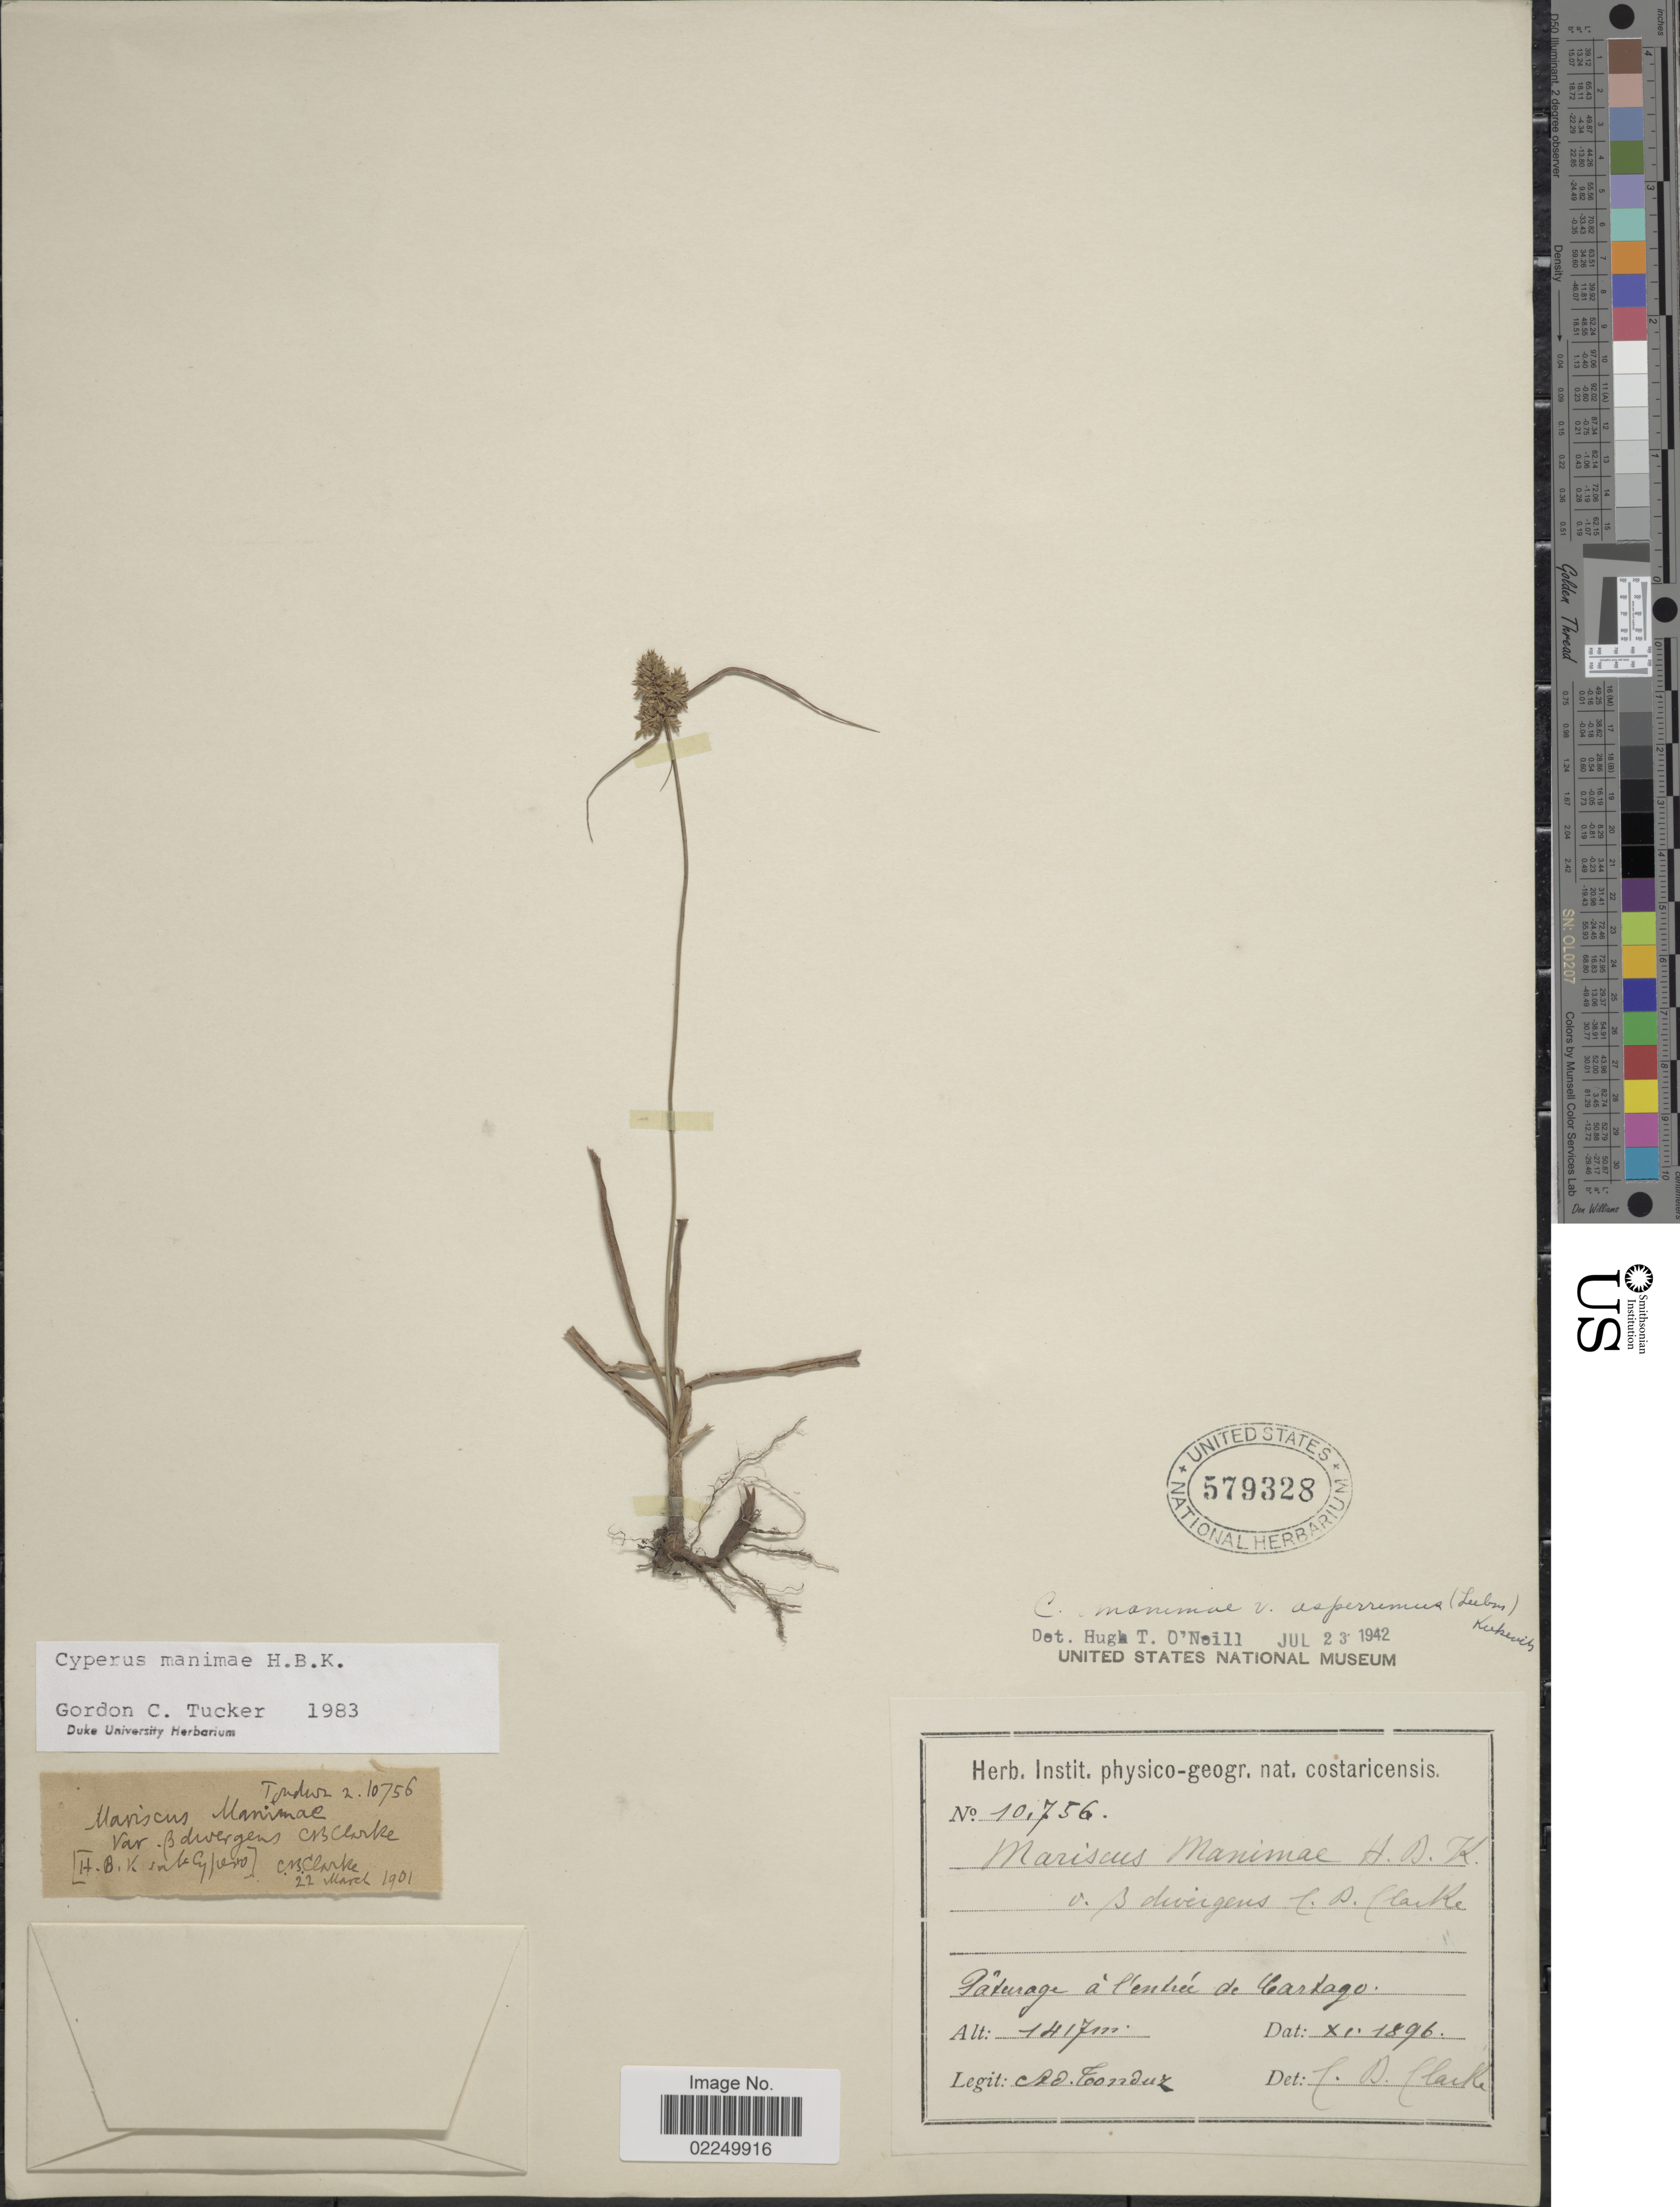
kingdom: Plantae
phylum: Tracheophyta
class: Liliopsida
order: Poales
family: Cyperaceae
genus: Cyperus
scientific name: Cyperus manimae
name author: Kunth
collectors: A. Tonduz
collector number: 10756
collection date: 1896-11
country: Costa Rica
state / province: Cartago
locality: Paturage a l'entree de Cartago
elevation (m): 1417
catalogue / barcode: US 579328